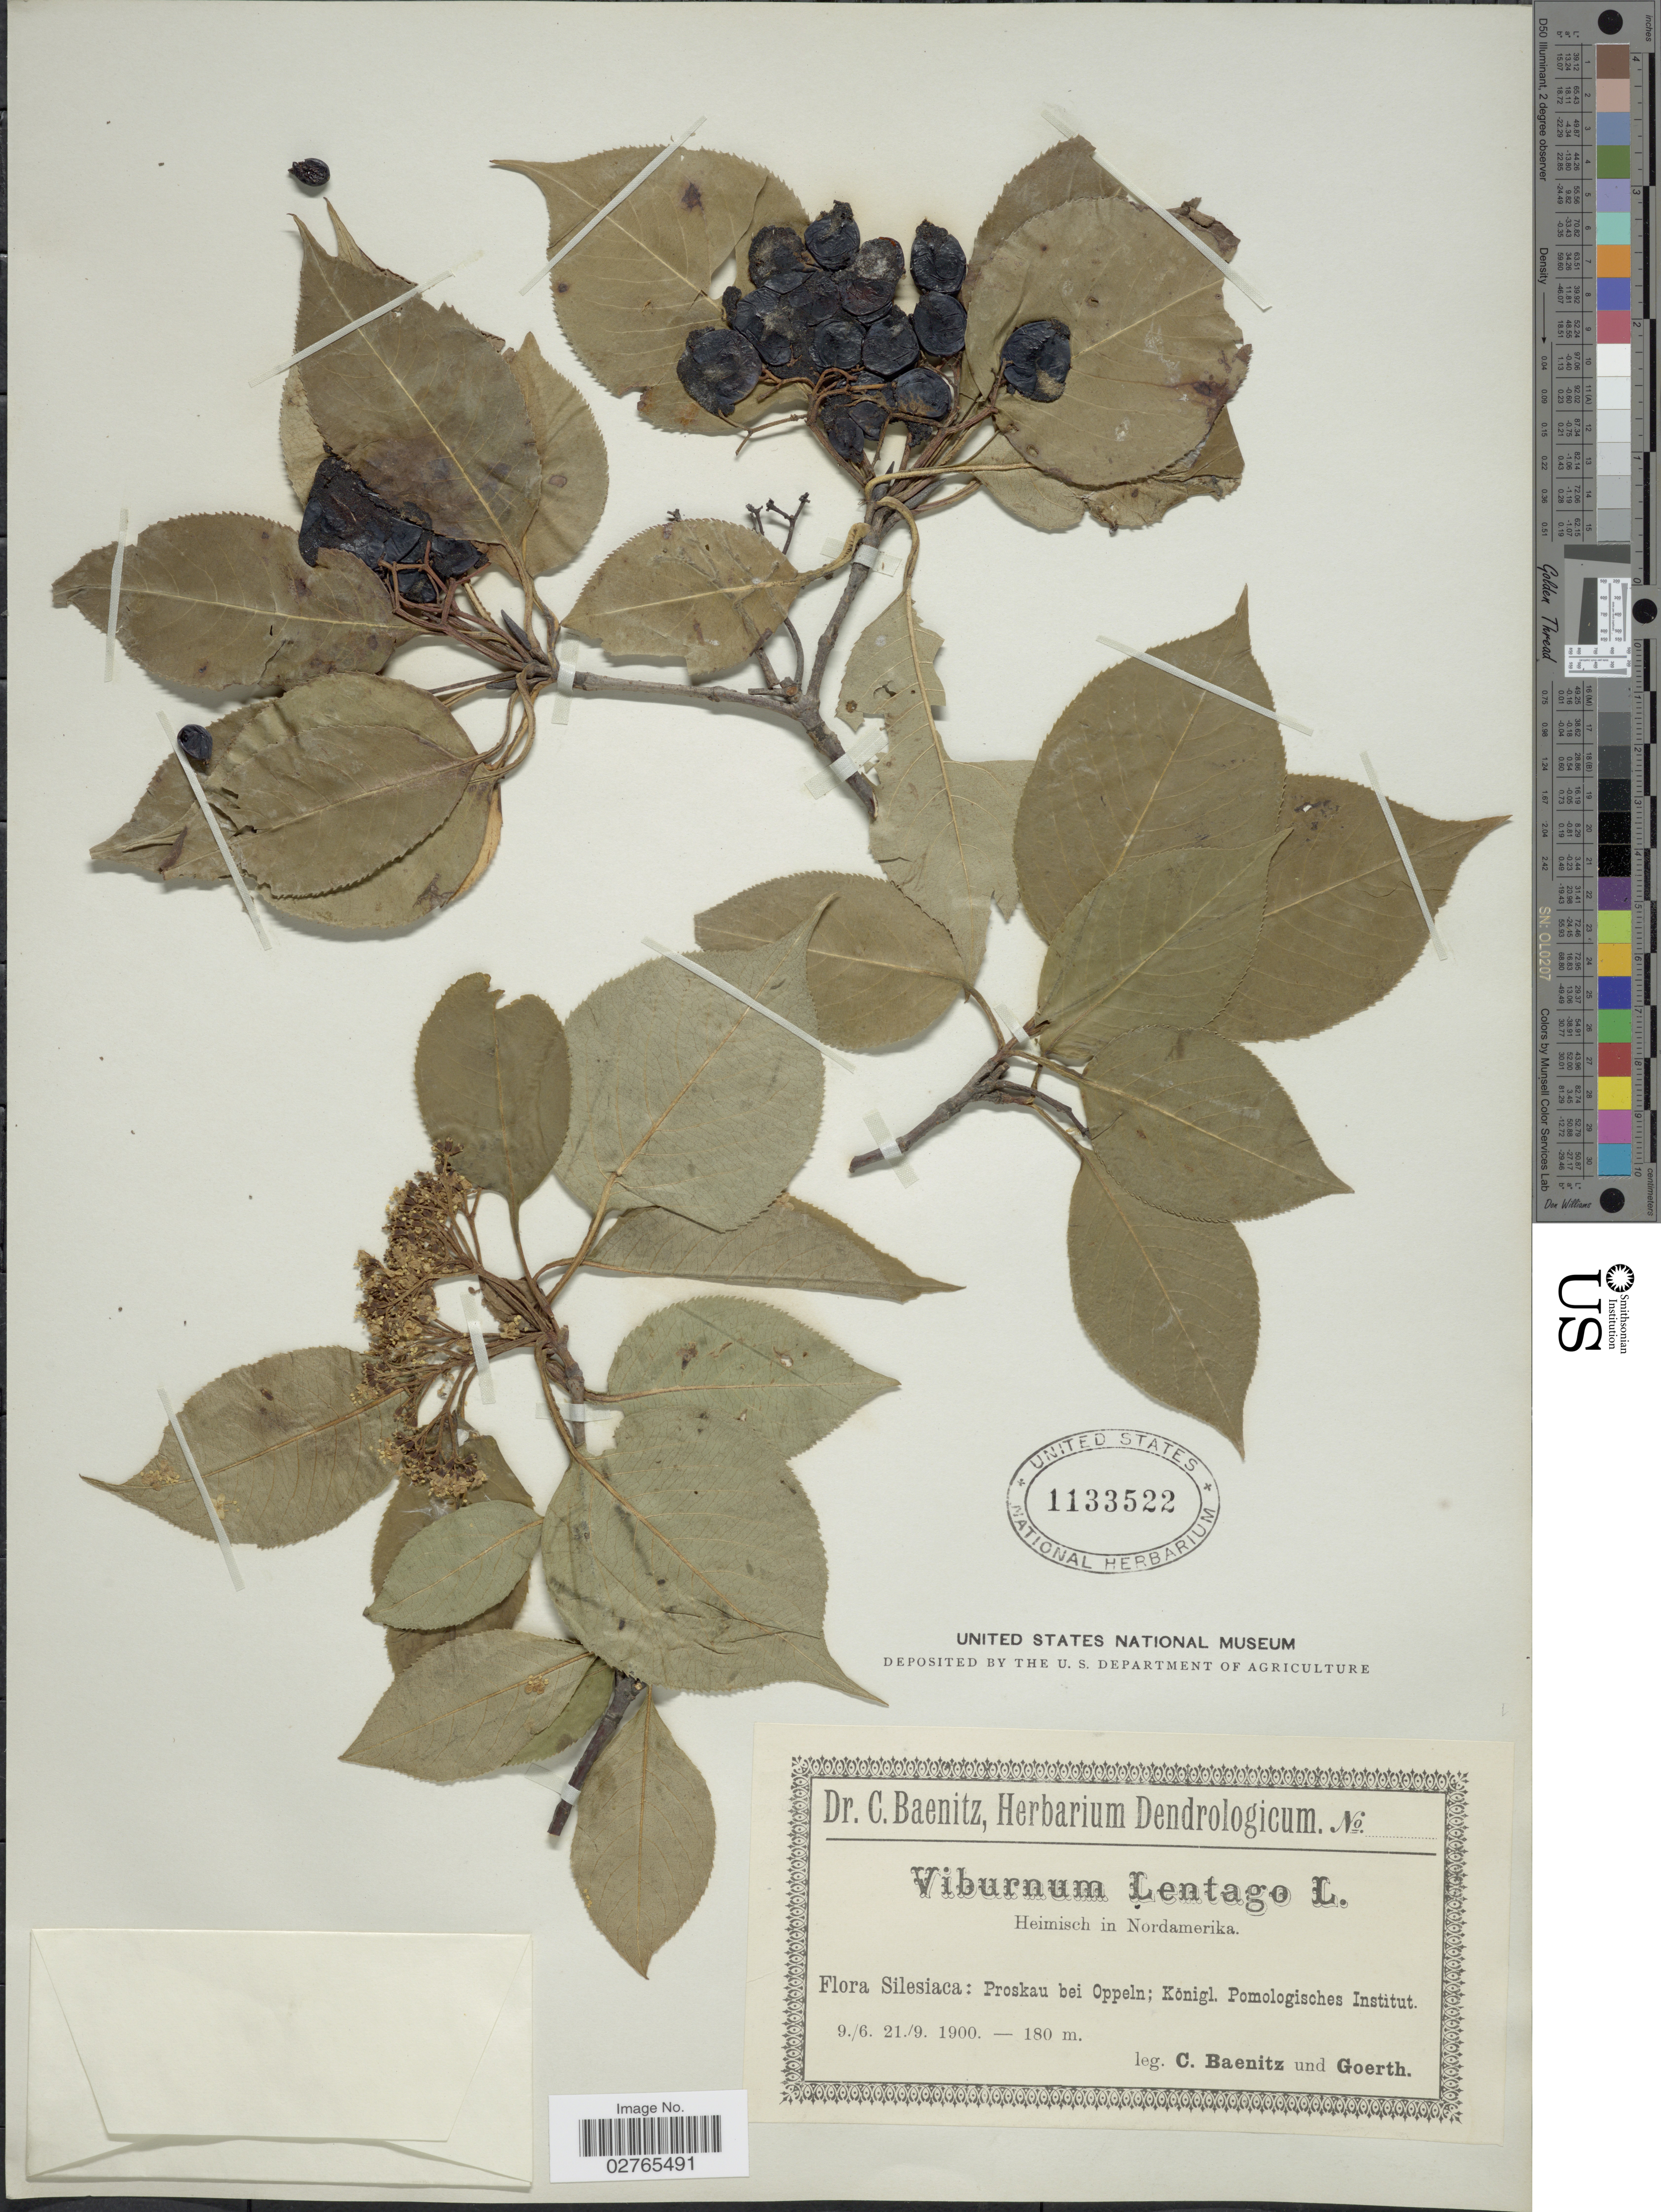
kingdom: Plantae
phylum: Tracheophyta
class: Magnoliopsida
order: Dipsacales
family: Viburnaceae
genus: Viburnum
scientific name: Viburnum lentago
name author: L.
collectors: C. G. Baenitz & Goerth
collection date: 1900-06-09/1900-09-21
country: Poland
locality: Silesiaca: Proskau bei Oppeln; Königl. Pomologisches Institut.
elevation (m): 180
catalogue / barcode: US 1133522